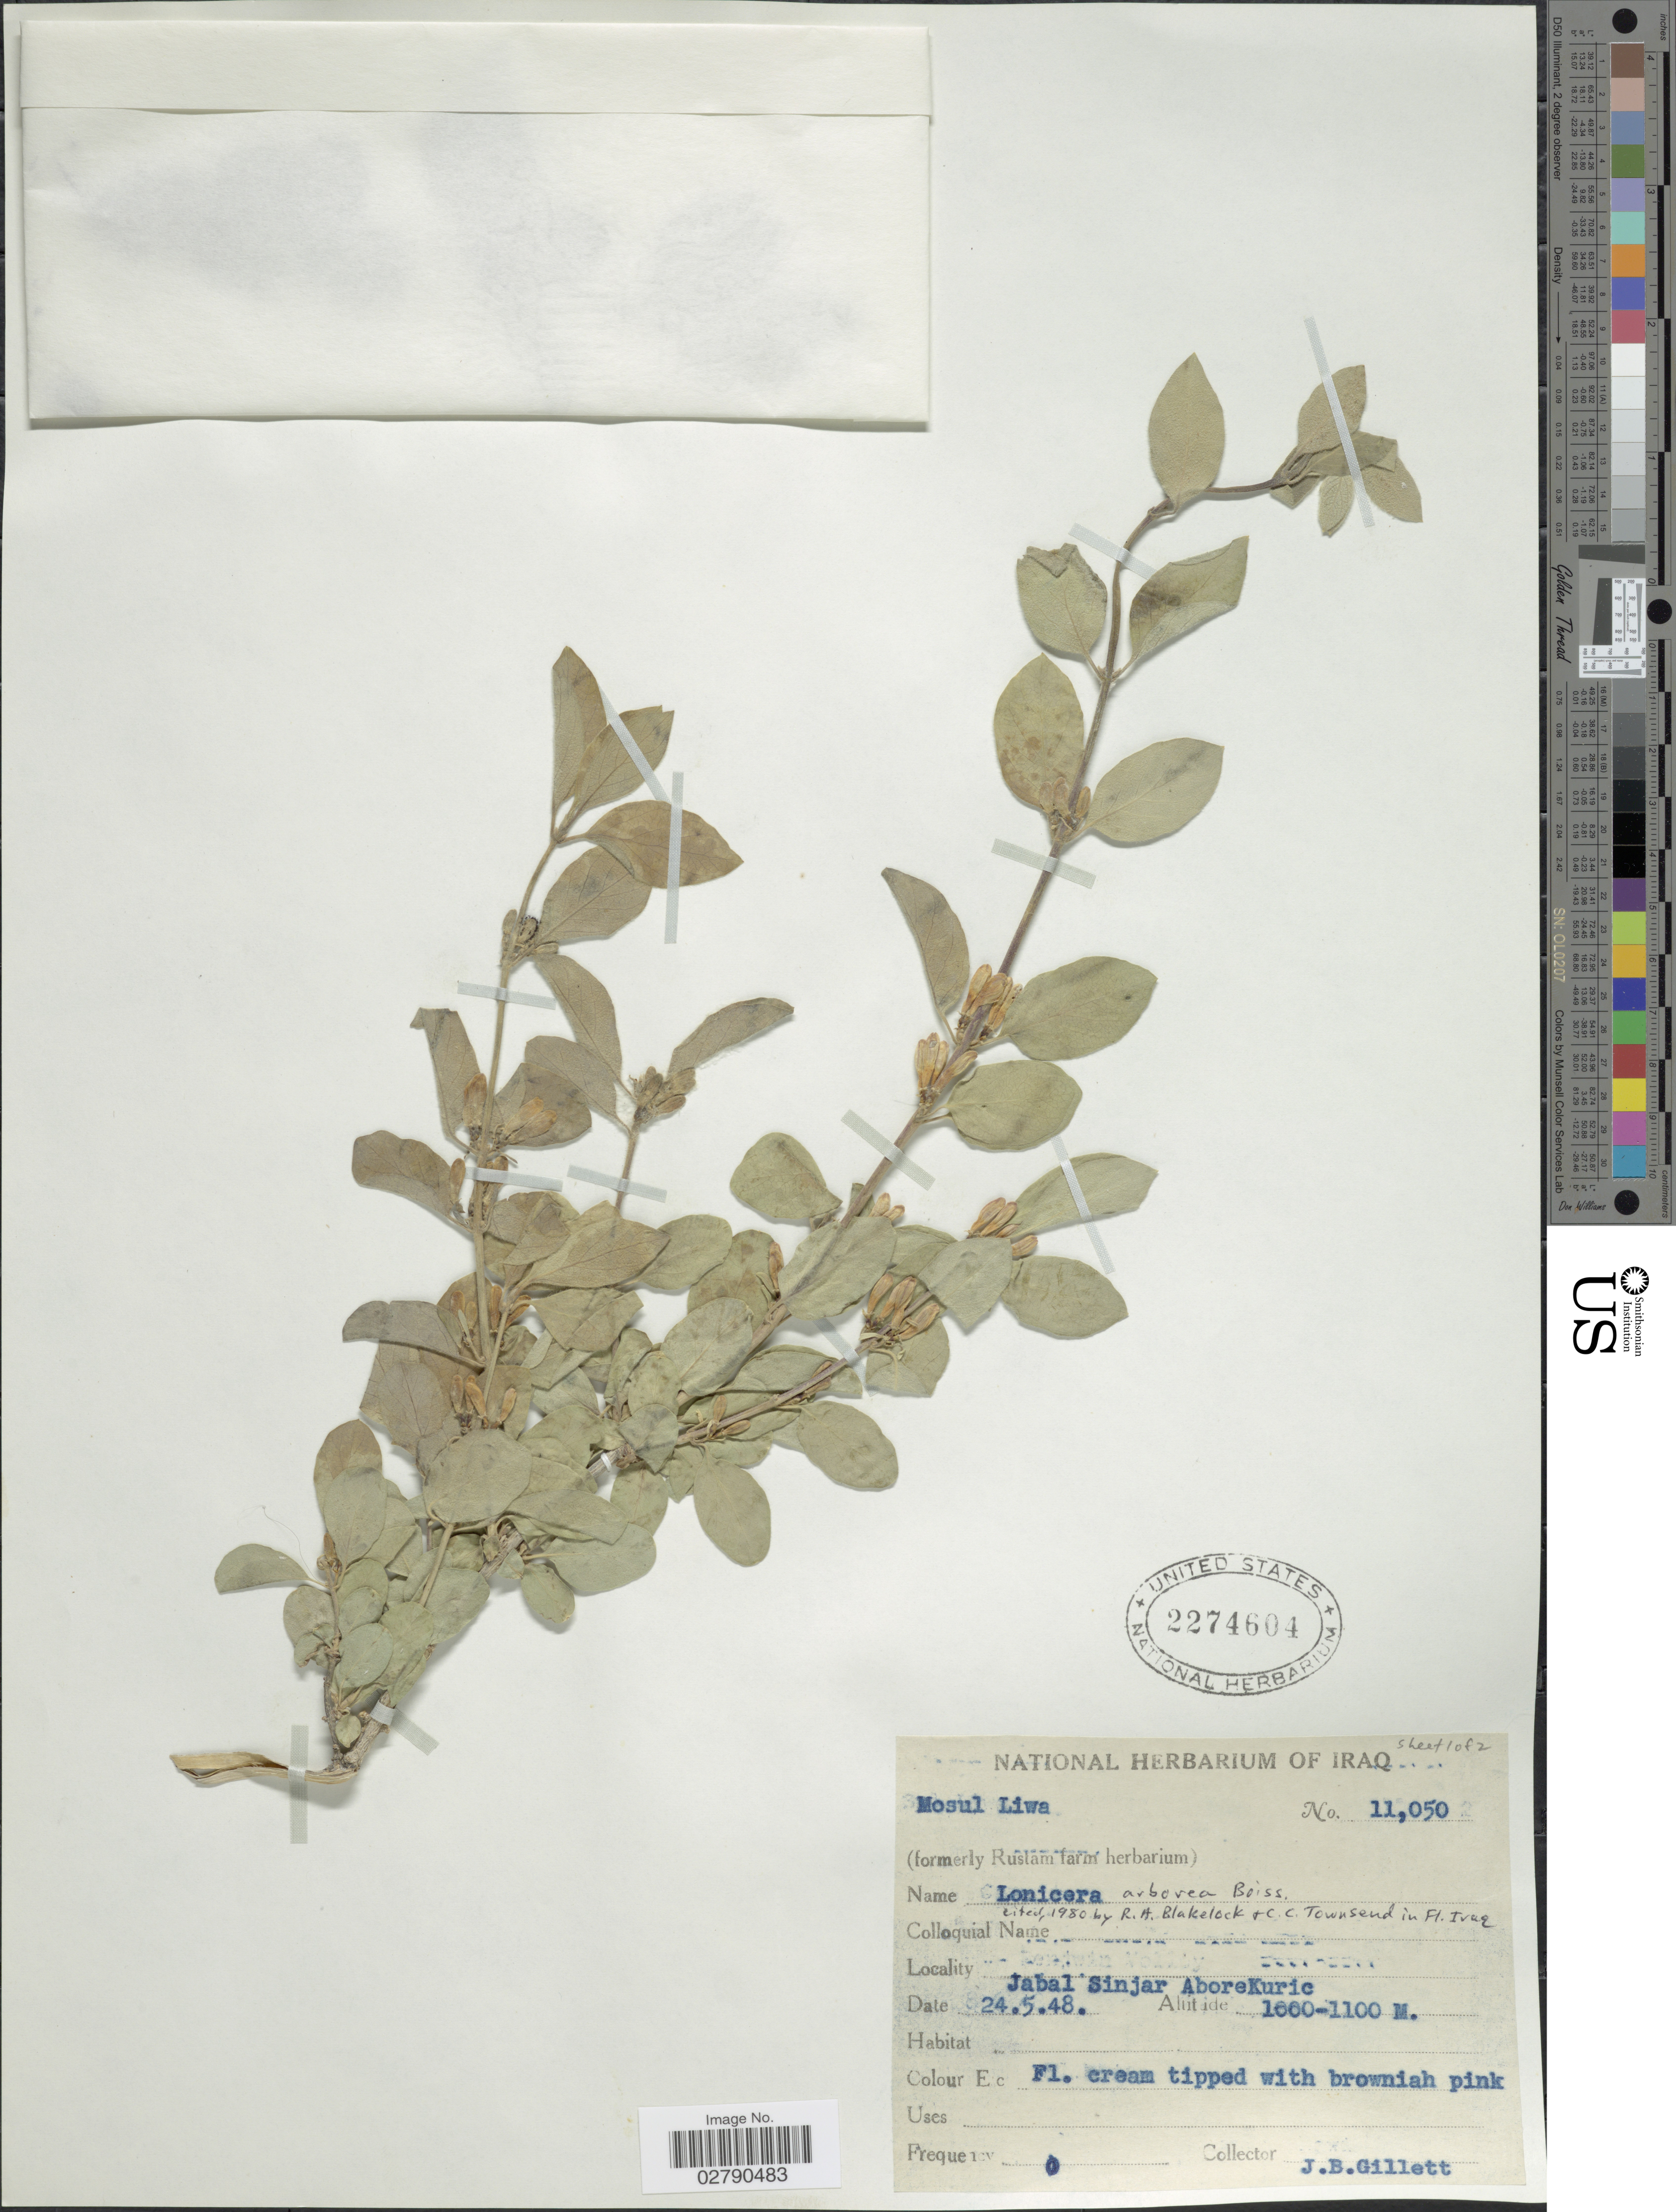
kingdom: Plantae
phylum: Tracheophyta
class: Magnoliopsida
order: Dipsacales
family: Caprifoliaceae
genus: Lonicera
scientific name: Lonicera arborea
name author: Boiss.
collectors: J. B. Gillett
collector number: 11050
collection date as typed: Transcribed d/m/y: 24/5/48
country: Iraq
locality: Jabal Sinjar Abore Kuric. Mosul Liwa.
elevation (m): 1000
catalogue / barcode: US 2274604